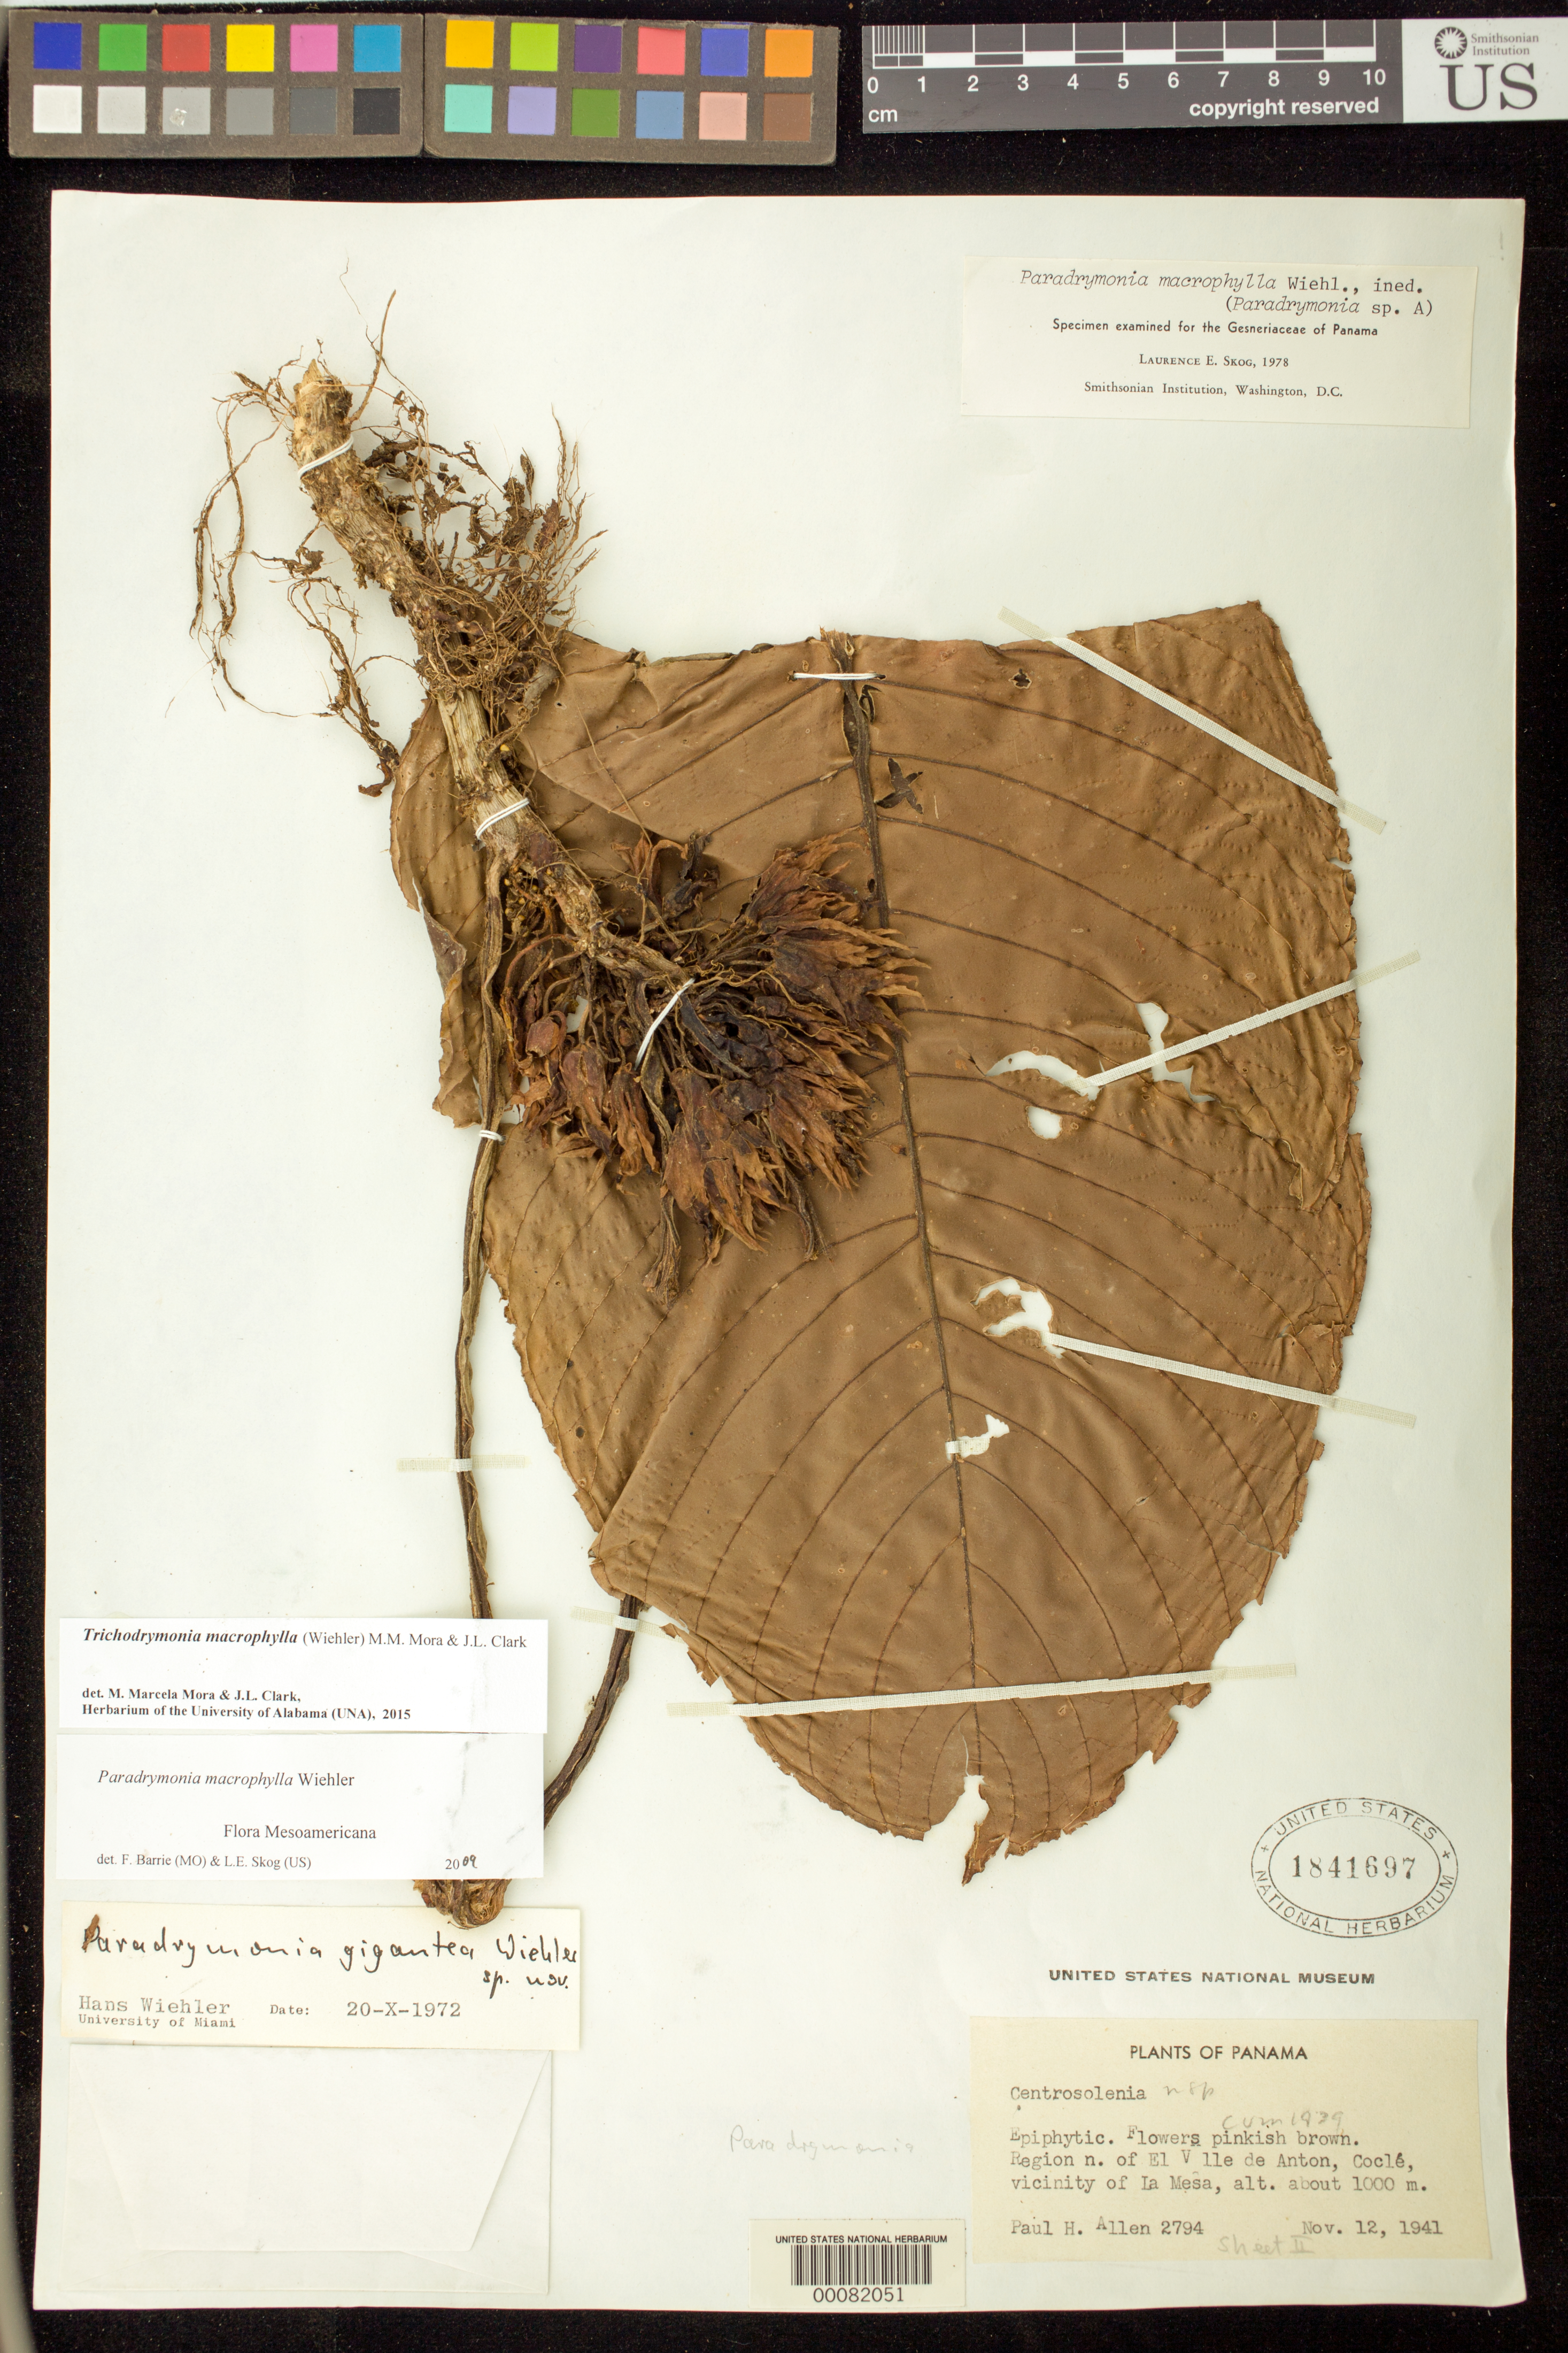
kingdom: Plantae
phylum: Tracheophyta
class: Magnoliopsida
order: Lamiales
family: Gesneriaceae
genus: Trichodrymonia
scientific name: Trichodrymonia macrophylla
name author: (Wiehler) M.M. Mora & J.L. Clark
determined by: Mora, M. M.; Clark, J. L.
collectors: P. H. Allen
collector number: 2794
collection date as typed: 12 Nov 1941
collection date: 1941-11-12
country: Panama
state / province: Coclé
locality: Region N of El Valle de Anton, vicinity of La Mesa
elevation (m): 1000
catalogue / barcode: US 1841697